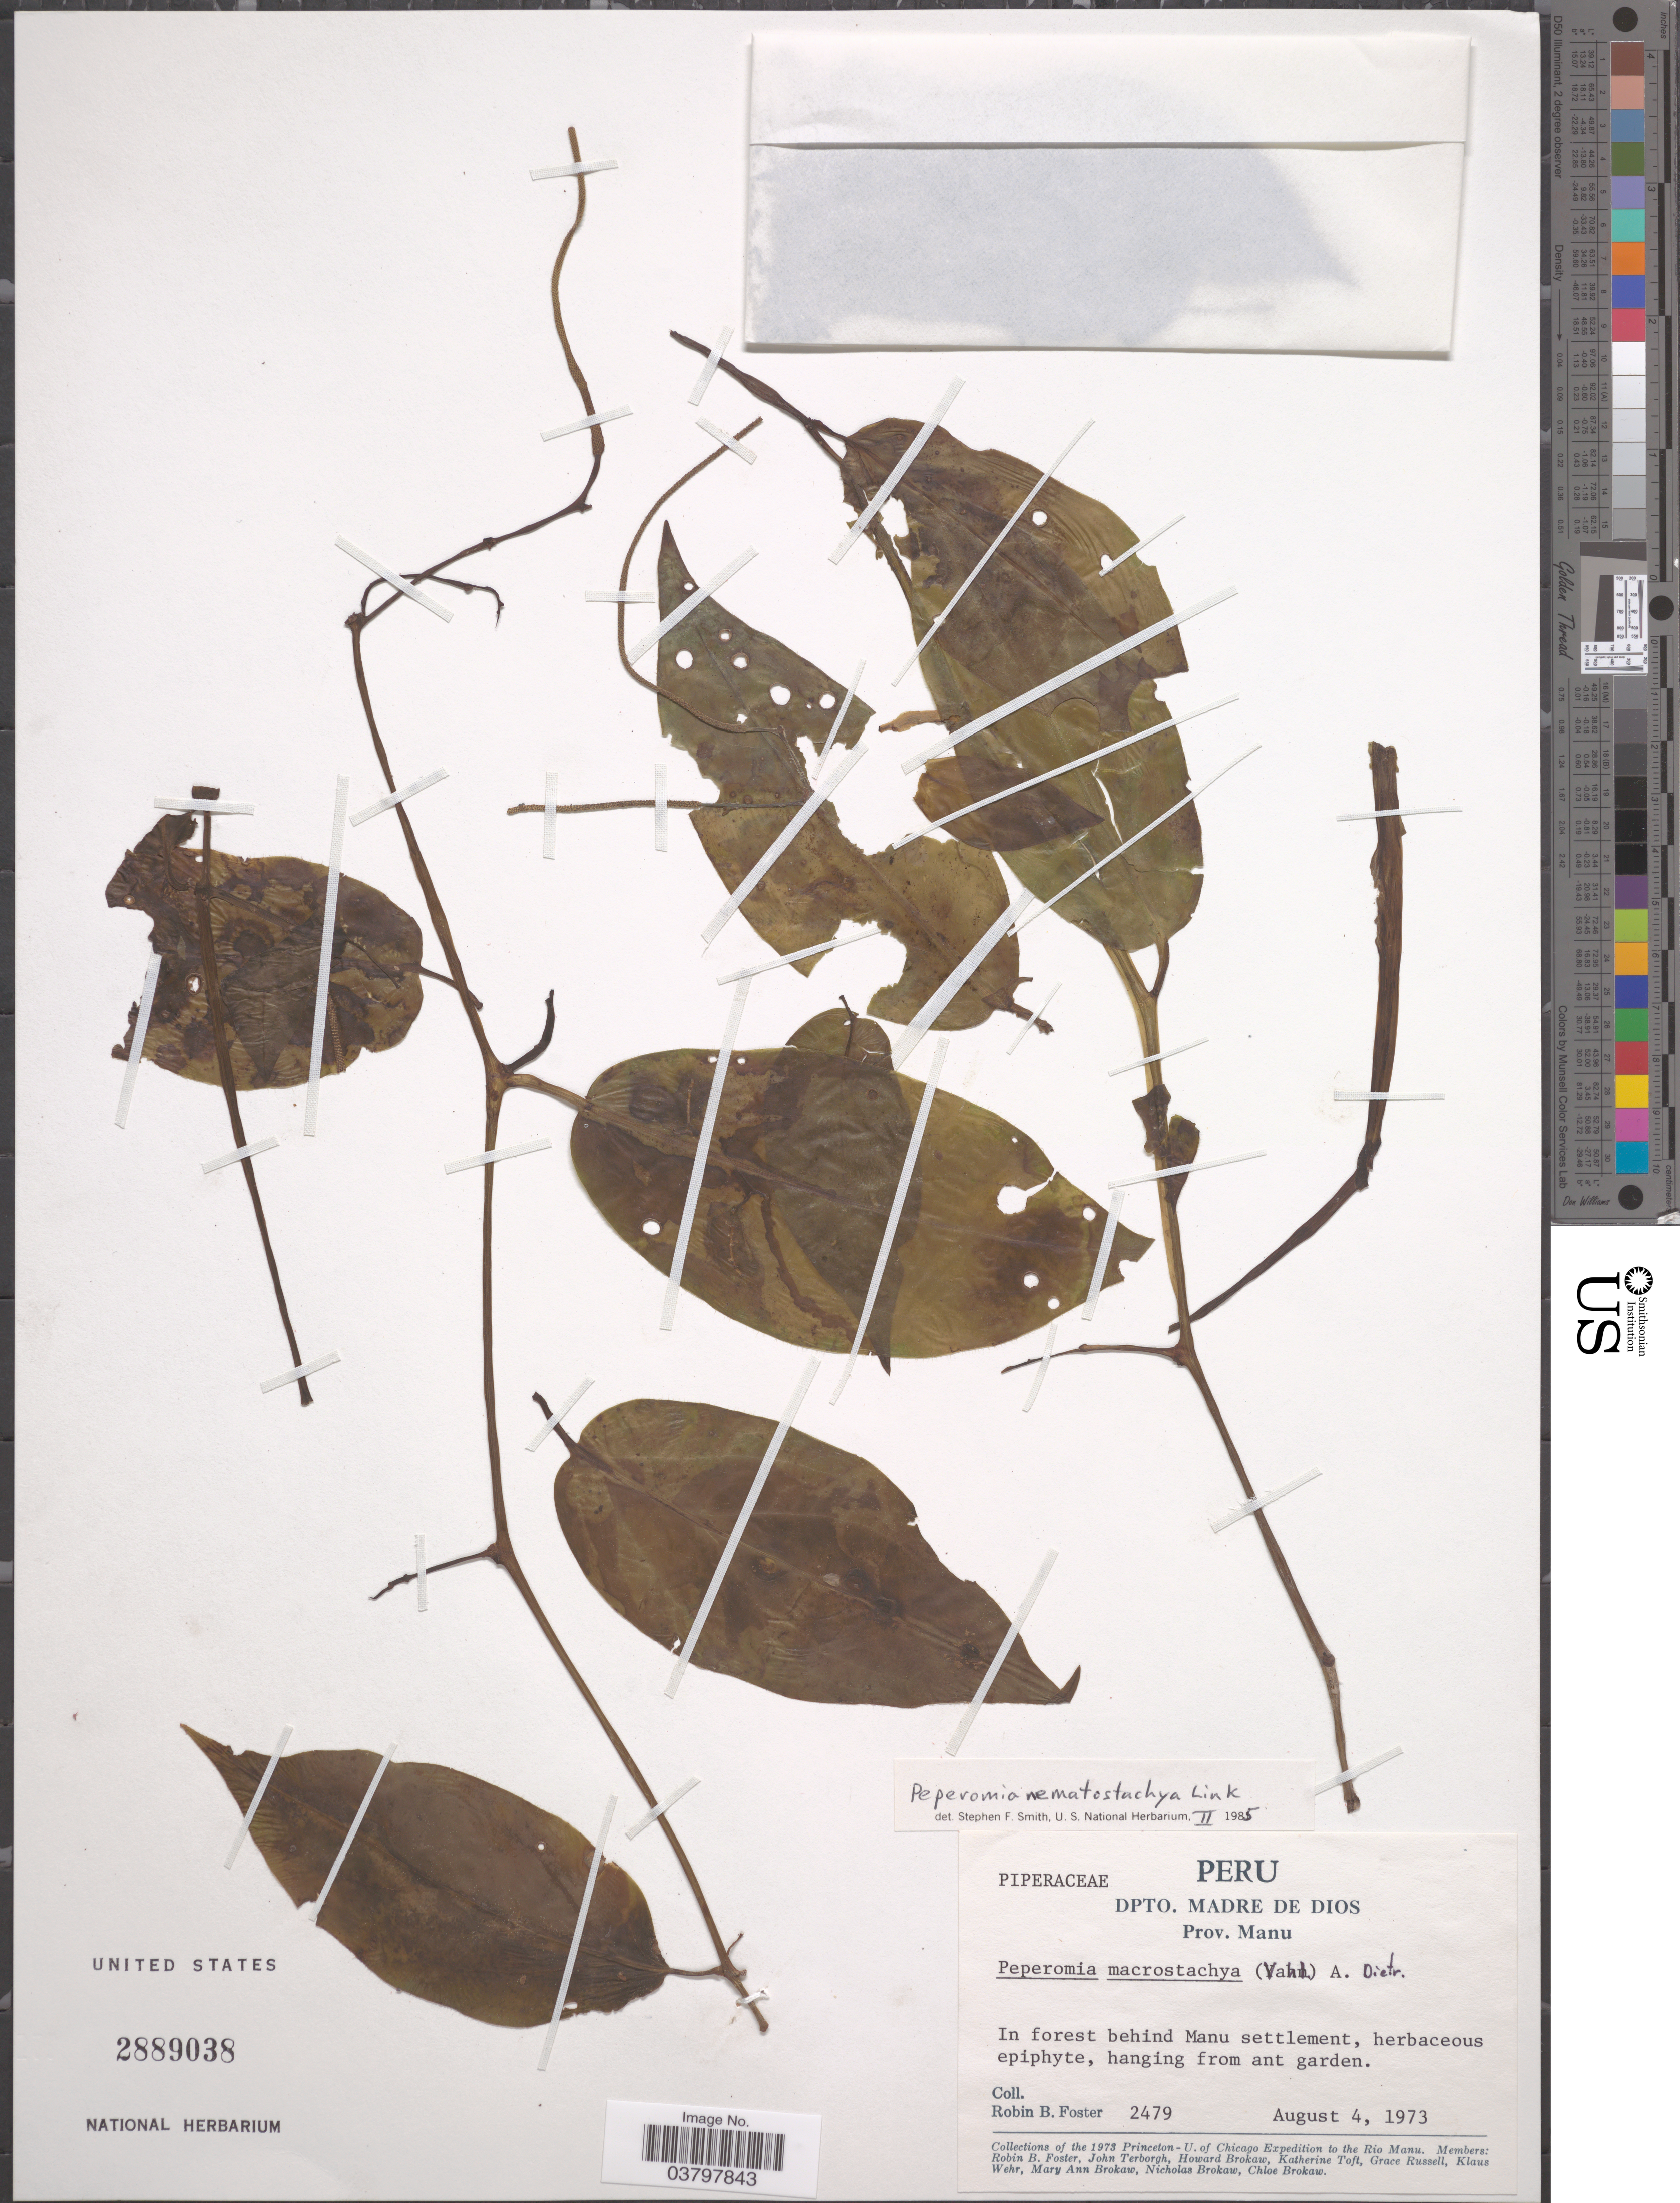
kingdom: Plantae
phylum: Tracheophyta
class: Magnoliopsida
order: Piperales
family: Piperaceae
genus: Peperomia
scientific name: Peperomia nematostachya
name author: Link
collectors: R. B. Foster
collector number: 2479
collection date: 1973-08-04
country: Peru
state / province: Madre de Dios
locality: Dpto. Madre de Dios Prov. Manu. In forest behind Manu settlement. Hanging from ant garden.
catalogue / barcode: US 2889038